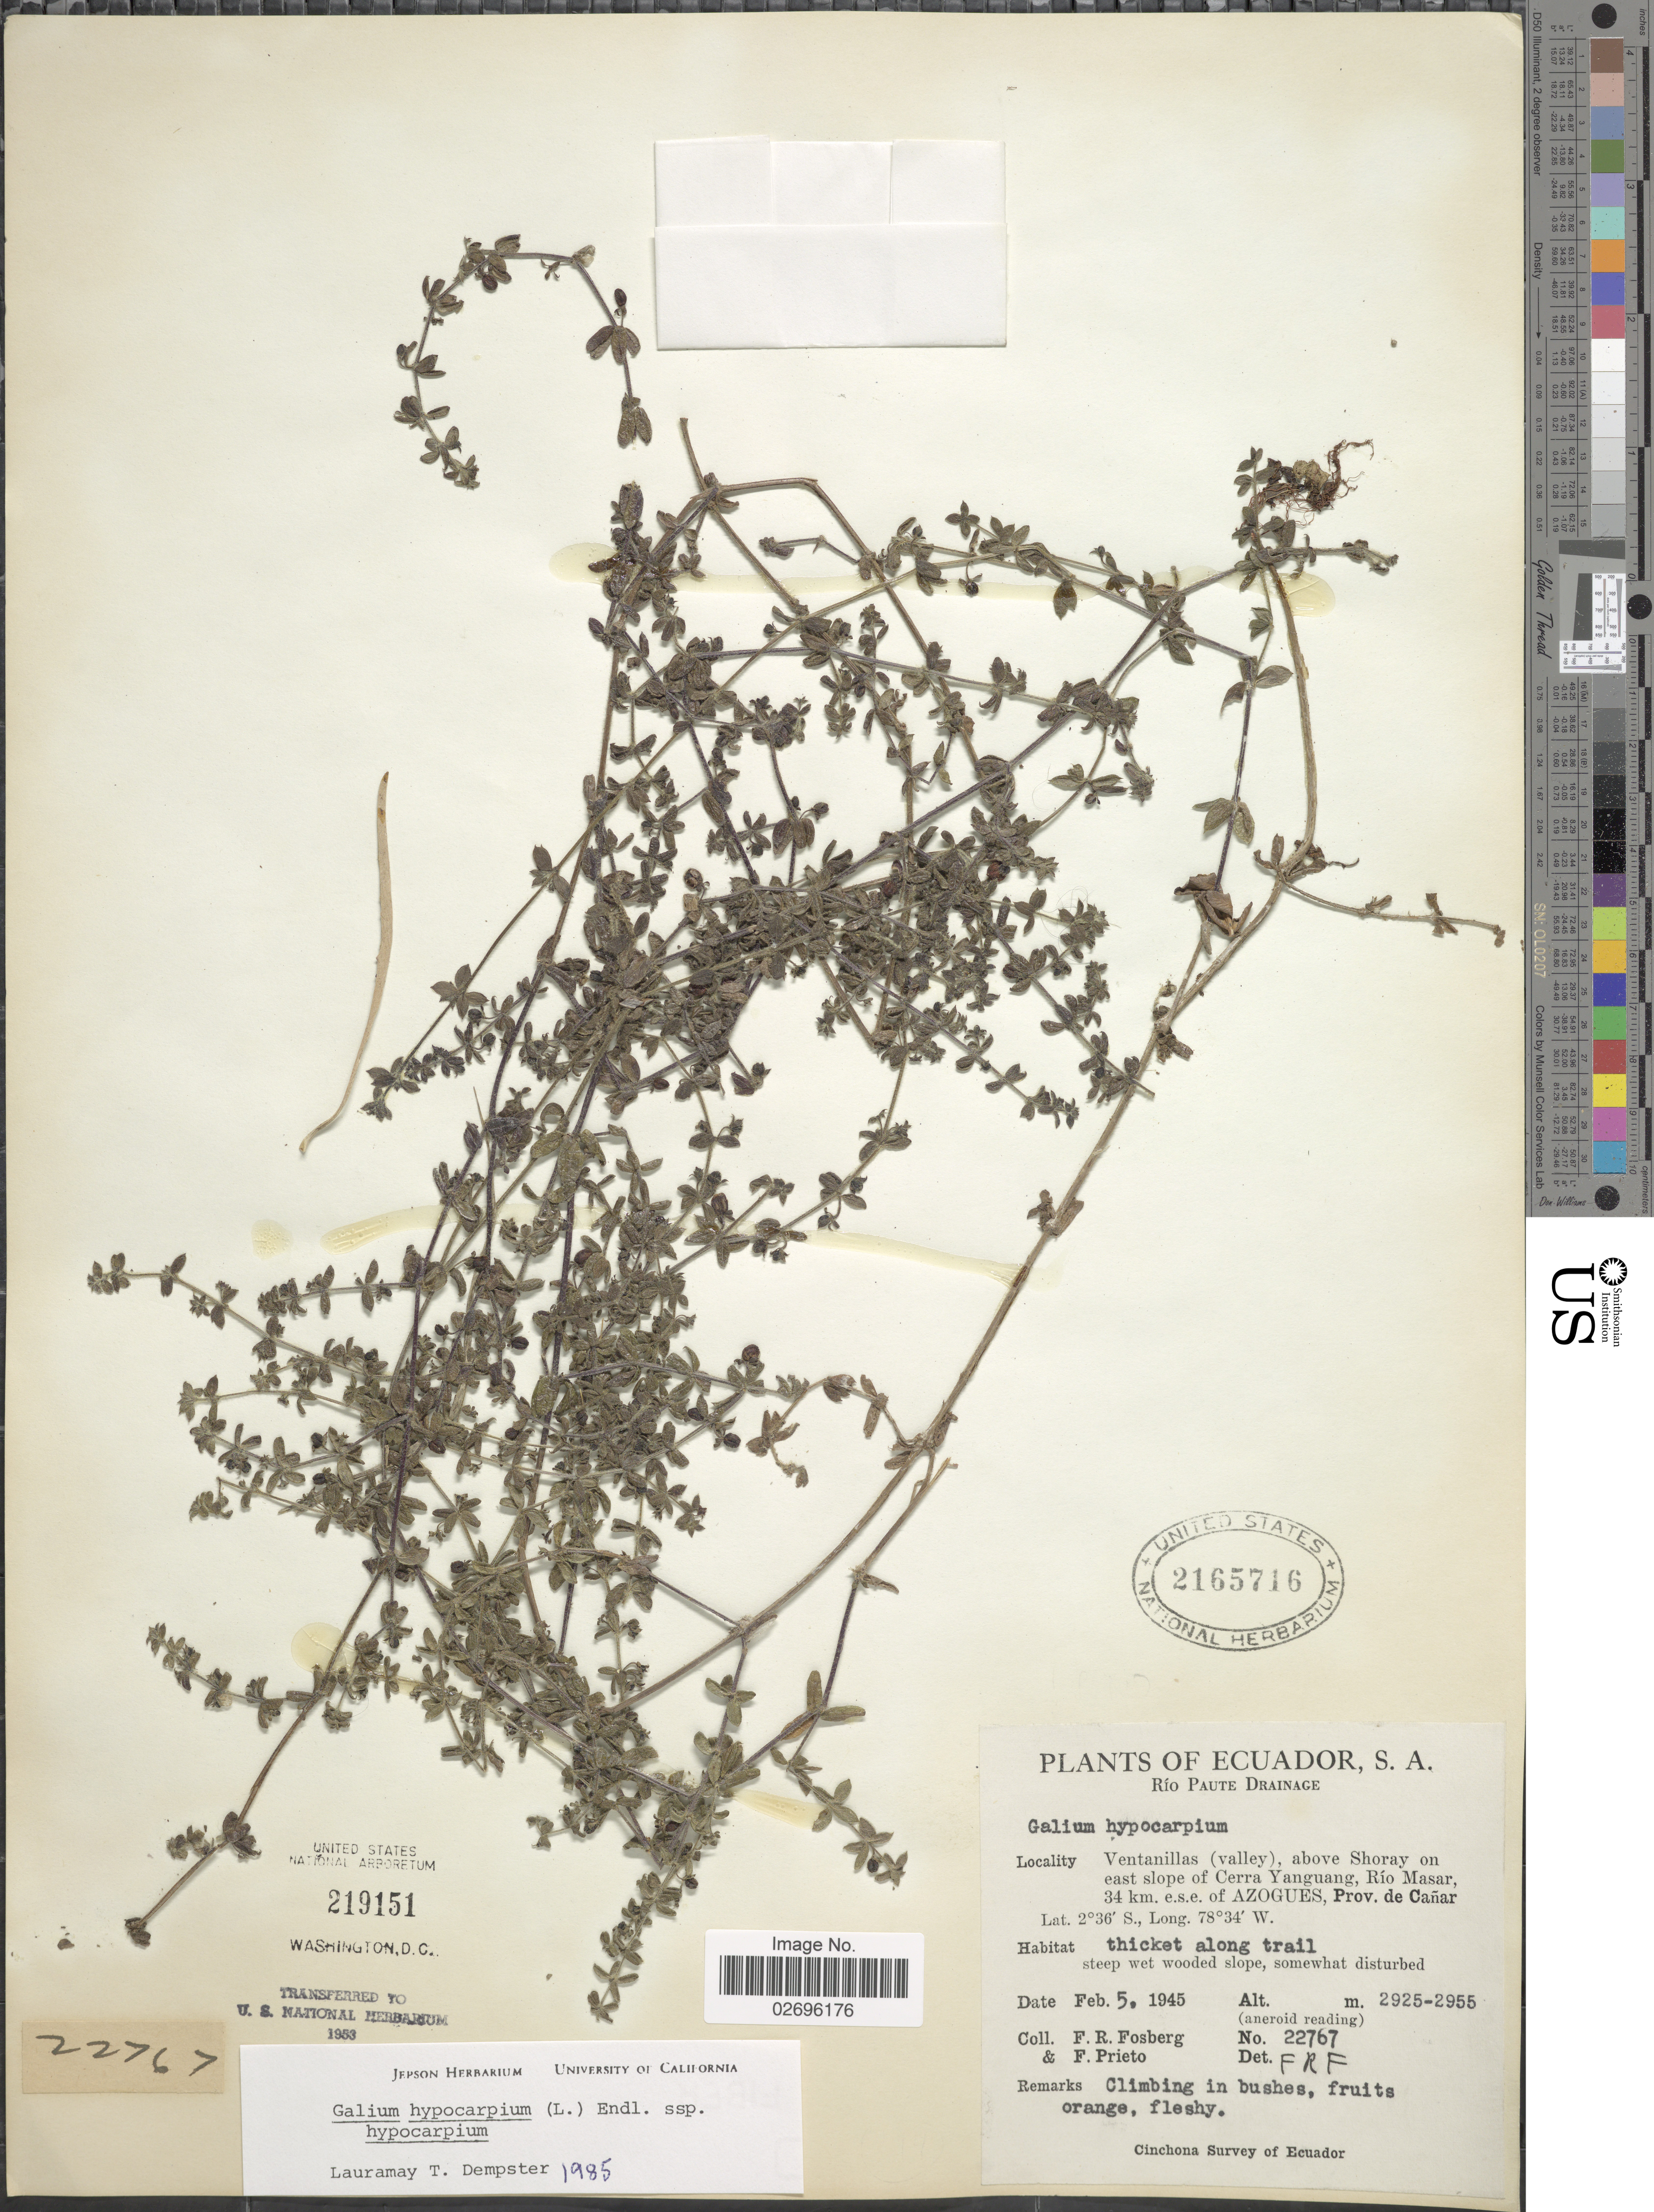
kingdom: Plantae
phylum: Tracheophyta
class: Magnoliopsida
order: Gentianales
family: Rubiaceae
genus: Galium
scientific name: Galium hypocarpium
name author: (L.) Endl. ex Griseb.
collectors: F. R. Fosberg & F. Prieto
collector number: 22767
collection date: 1945-02-05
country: Ecuador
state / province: Cañar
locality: Río Paute Drainage. Ventanillas (valley), above Shoray on east slope of Cerra Yanguang, Río Masar, 34 km. e.s.e. of Azogues.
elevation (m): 2925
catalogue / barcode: US 2165716